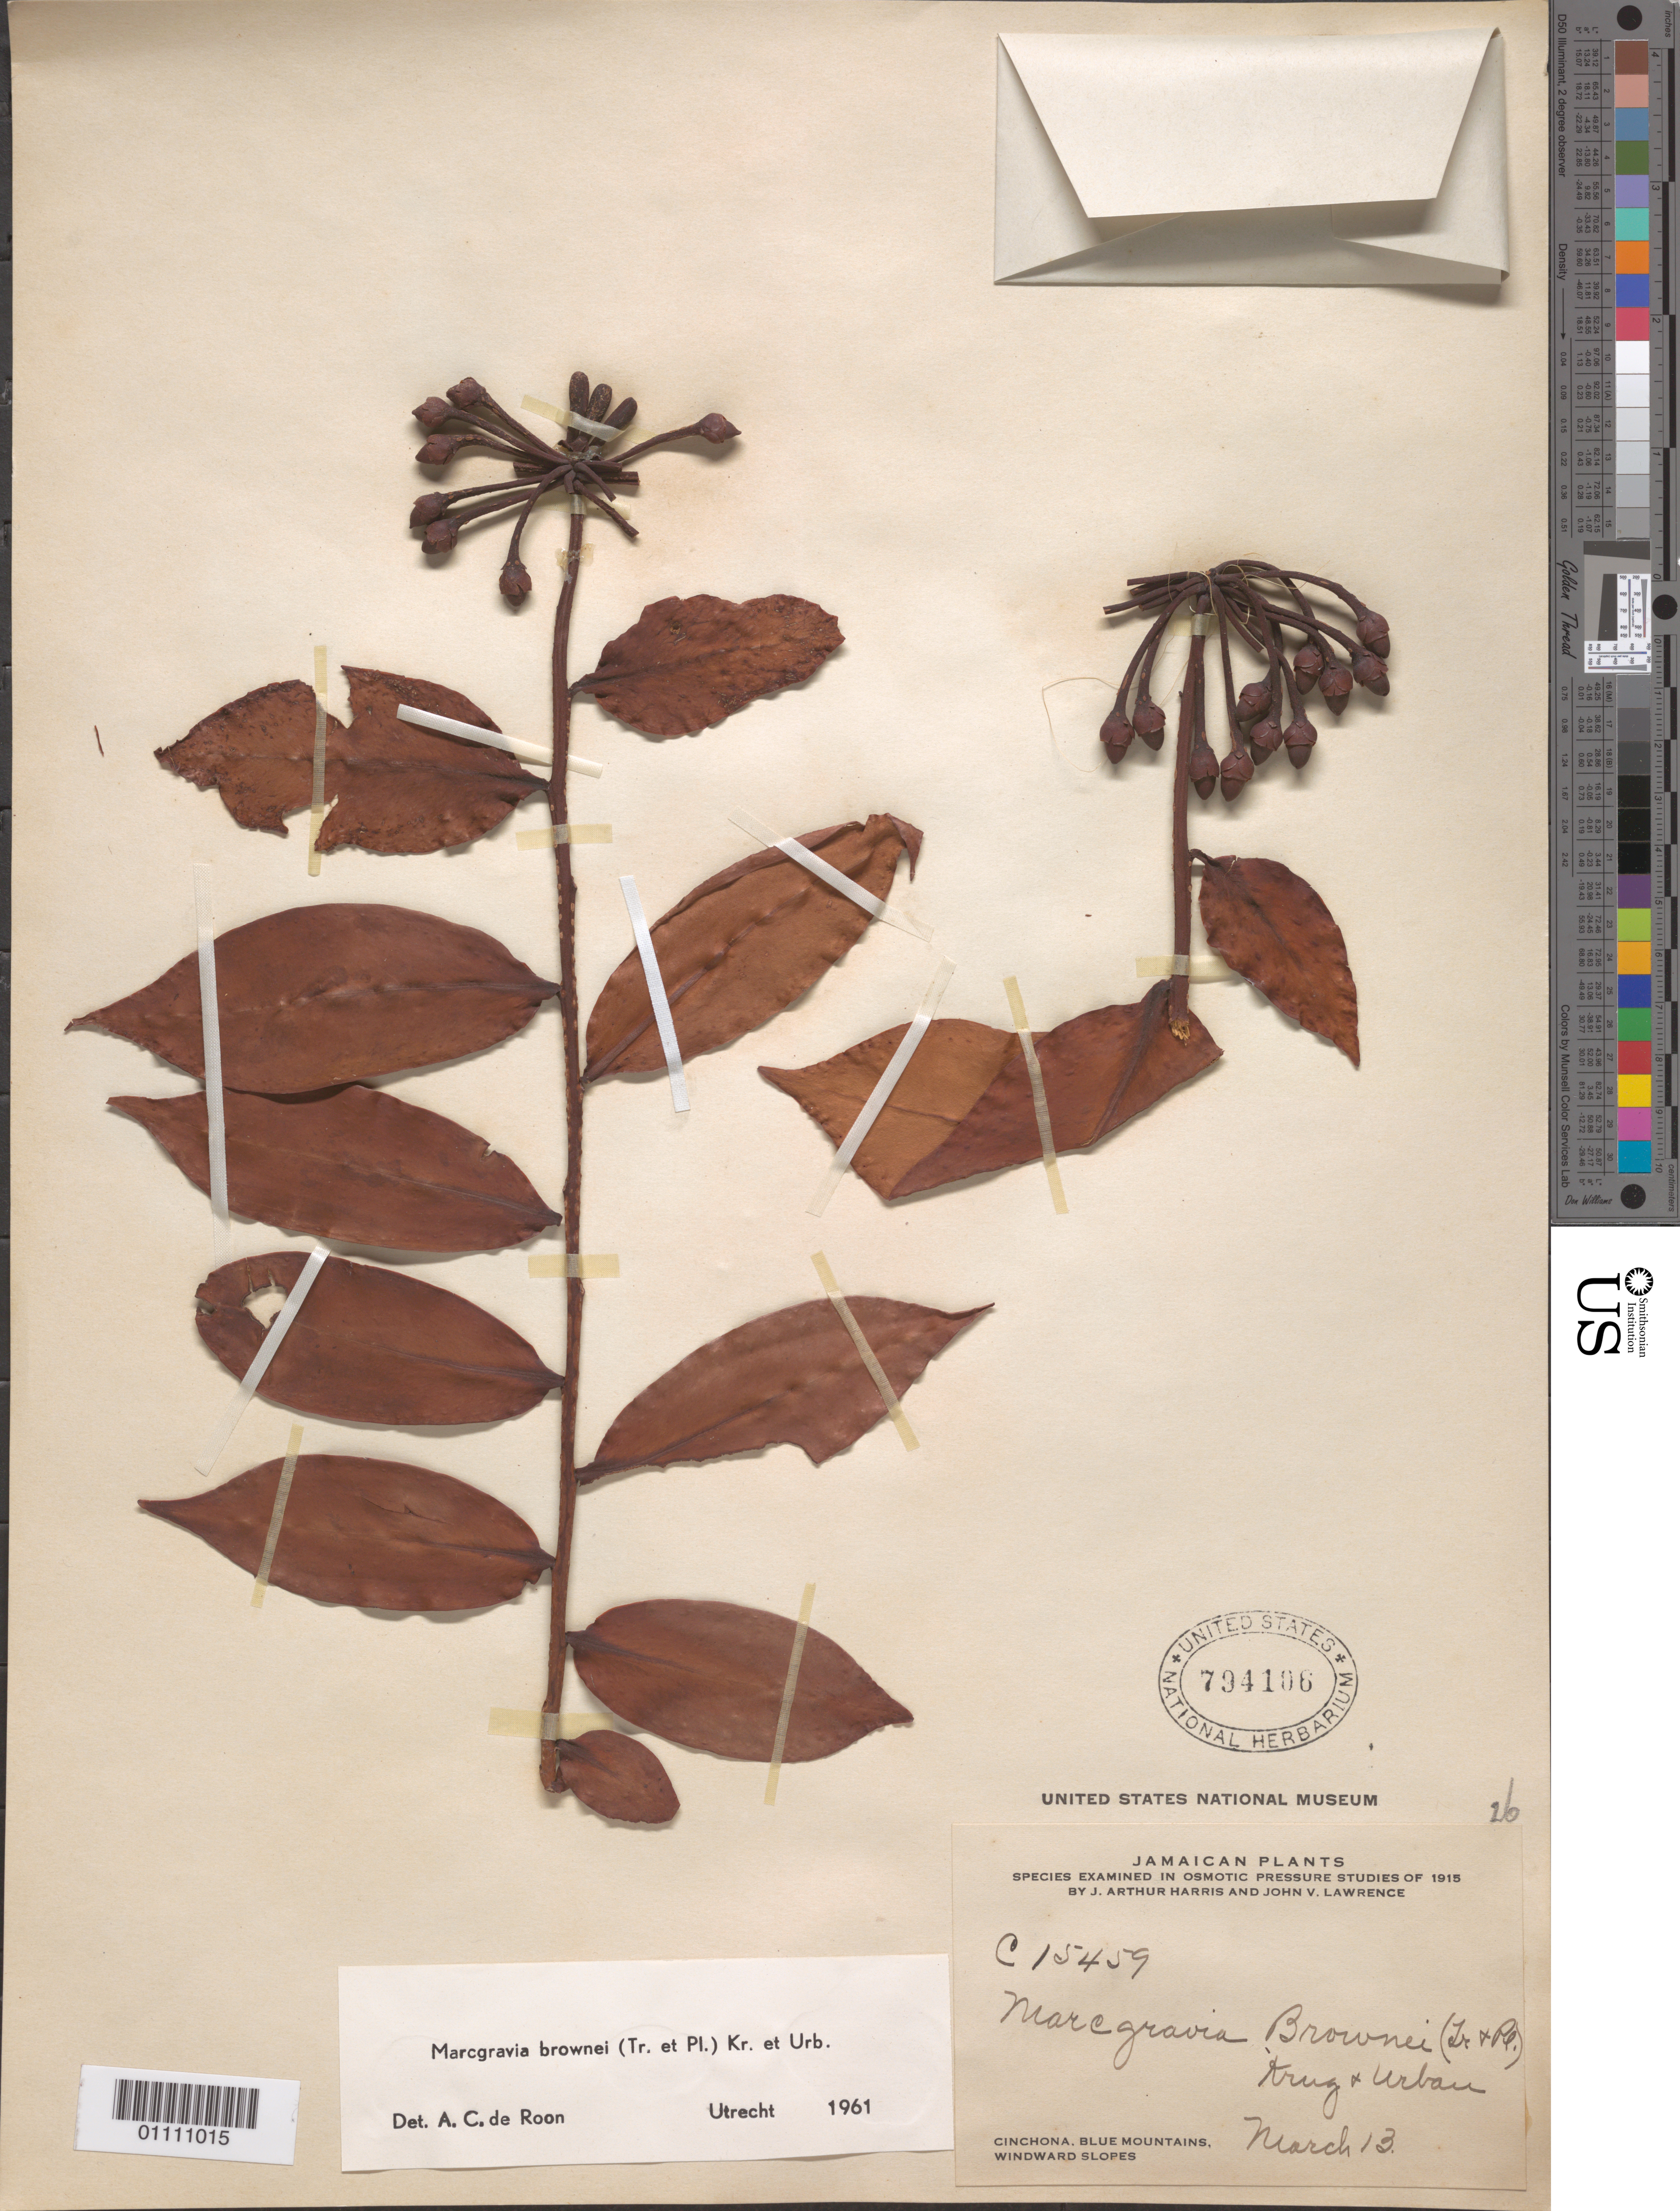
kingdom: Plantae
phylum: Tracheophyta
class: Magnoliopsida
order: Ericales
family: Marcgraviaceae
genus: Marcgravia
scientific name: Marcgravia brownei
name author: (Triana & Planch.) Krug & Urb.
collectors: J. A. Harris & J. Lawrence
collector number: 15459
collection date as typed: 13 Mar 1915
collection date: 1915-03-13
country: Jamaica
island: Jamaica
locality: Cinchona, Blue Mountains, windward slopes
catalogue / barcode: US 794106